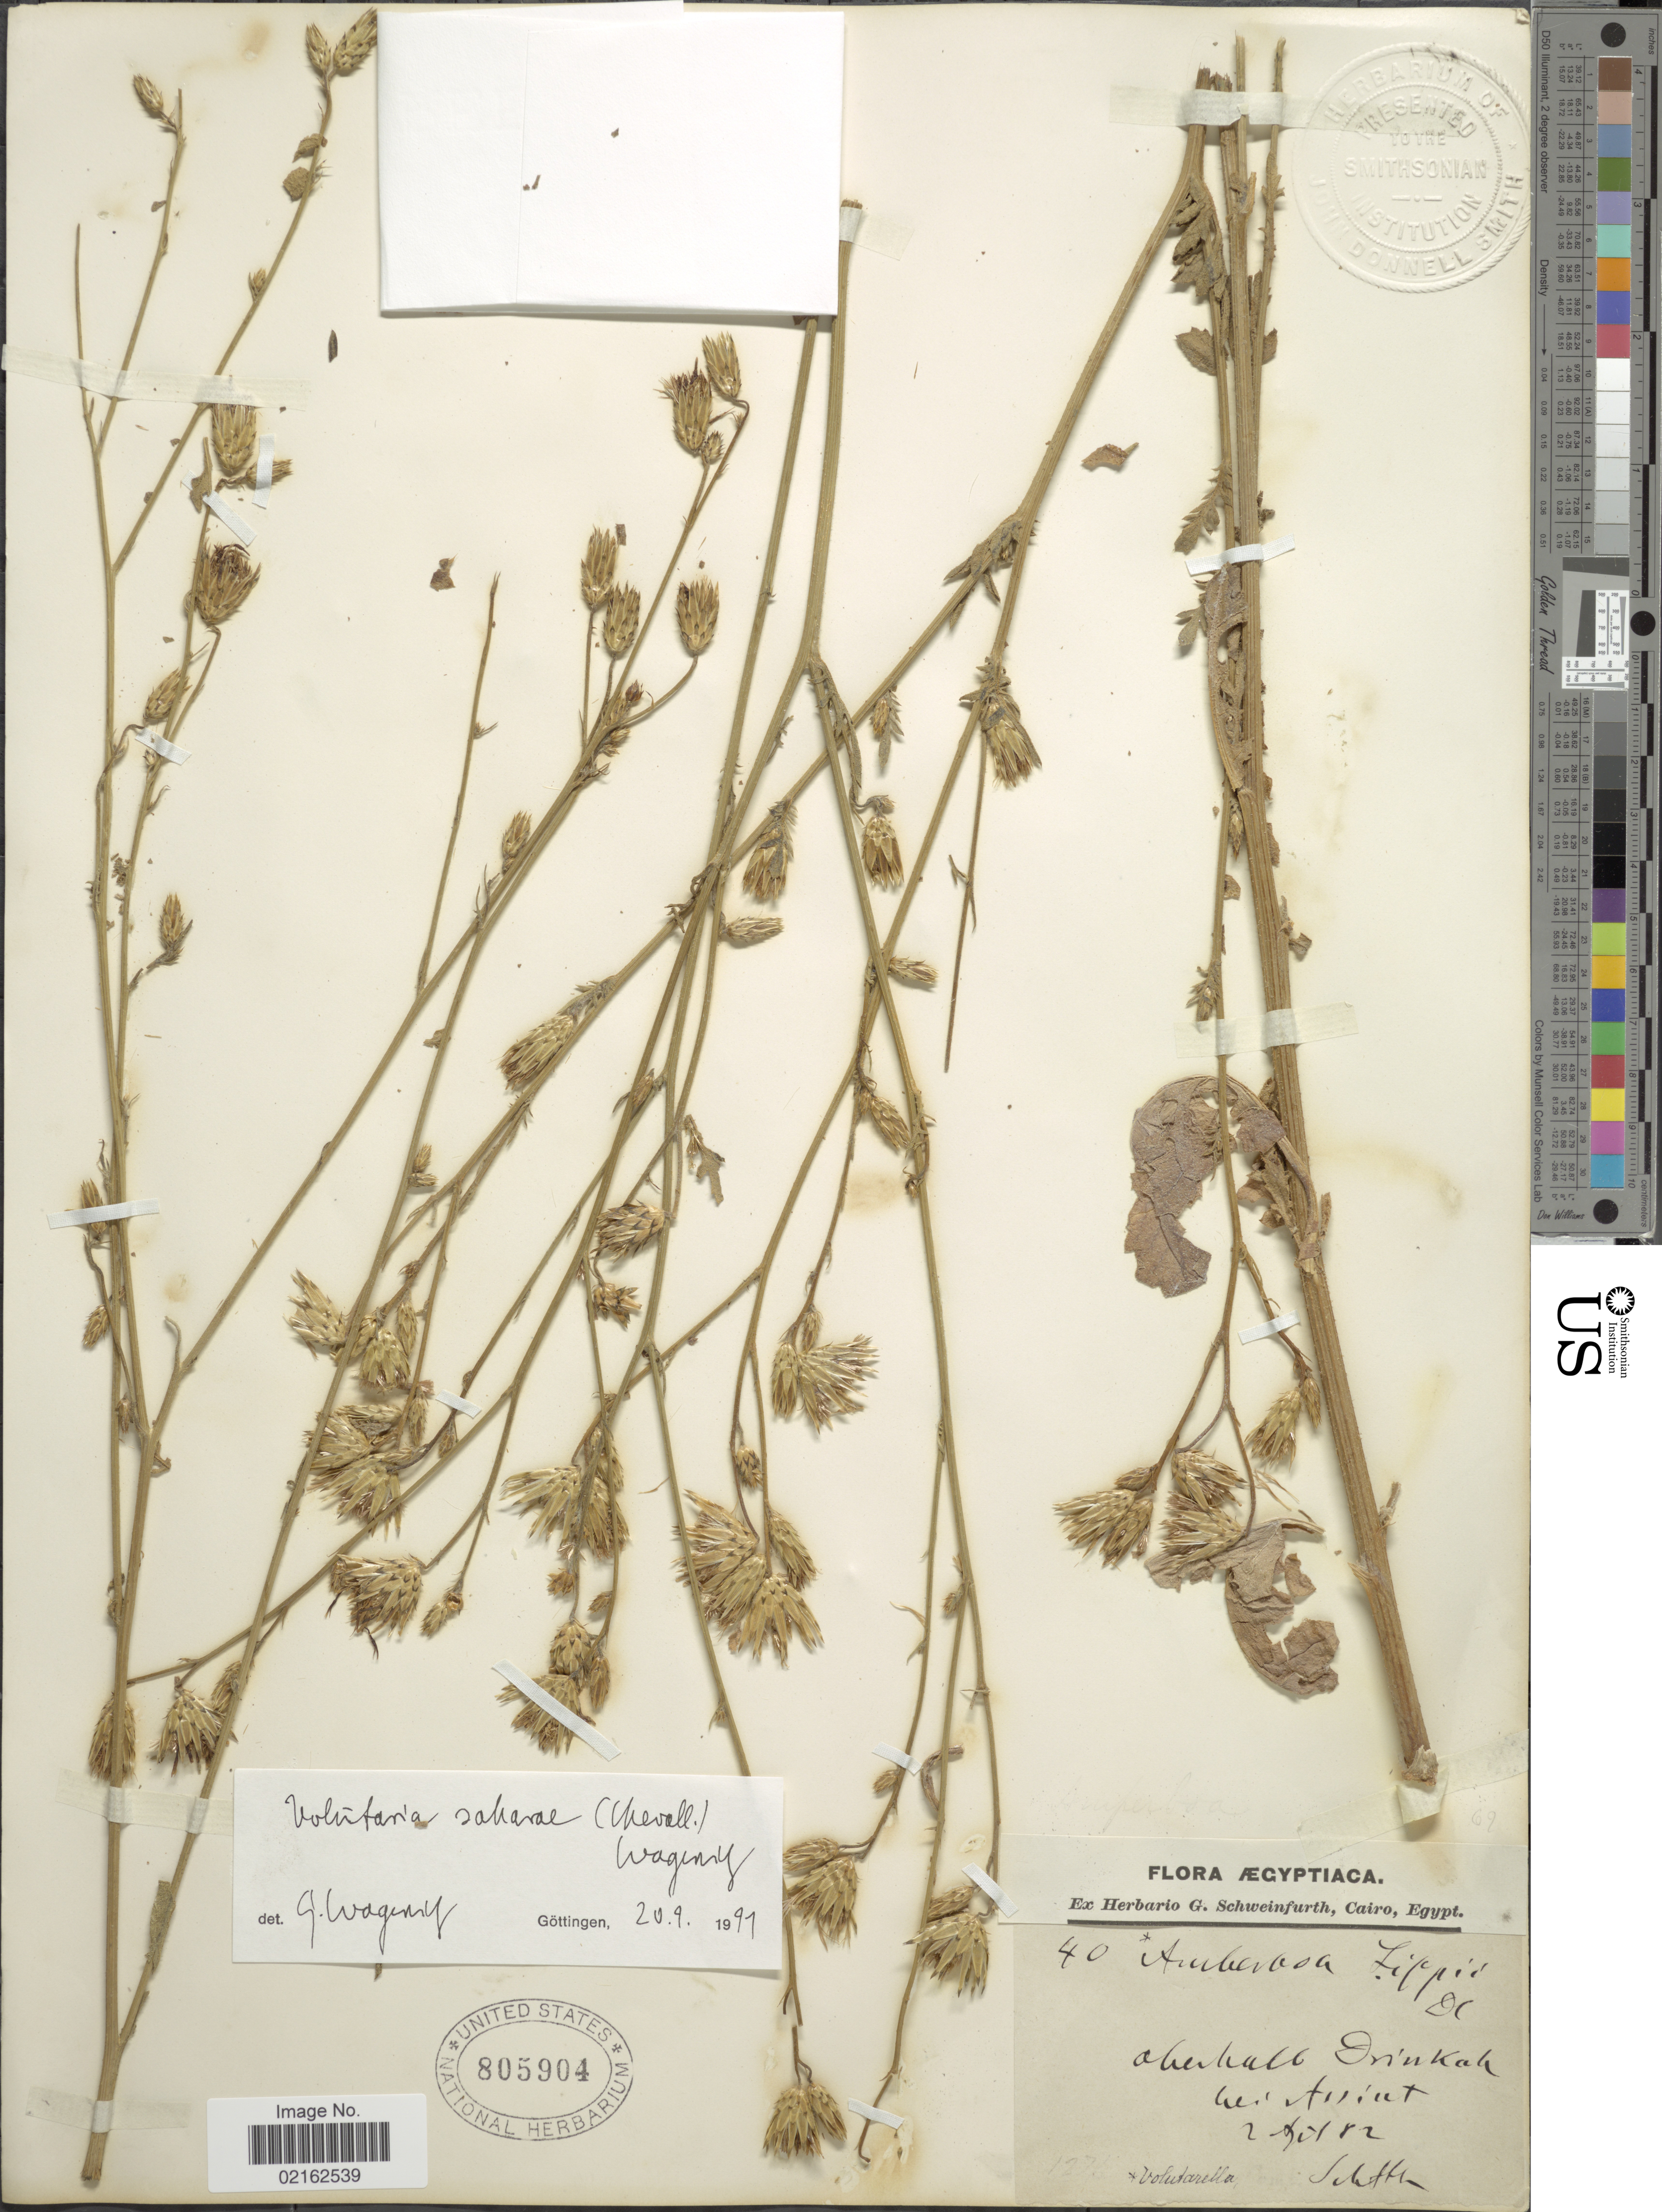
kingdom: Plantae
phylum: Tracheophyta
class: Magnoliopsida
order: Asterales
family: Asteraceae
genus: Volutaria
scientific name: Volutaria saharae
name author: (Chevall.) Wagenitz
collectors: Schott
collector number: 40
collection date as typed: Transcribed d/m/y: 2/4/82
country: Egypt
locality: Oberhalb Drinkah [interpreted]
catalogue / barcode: US 805904